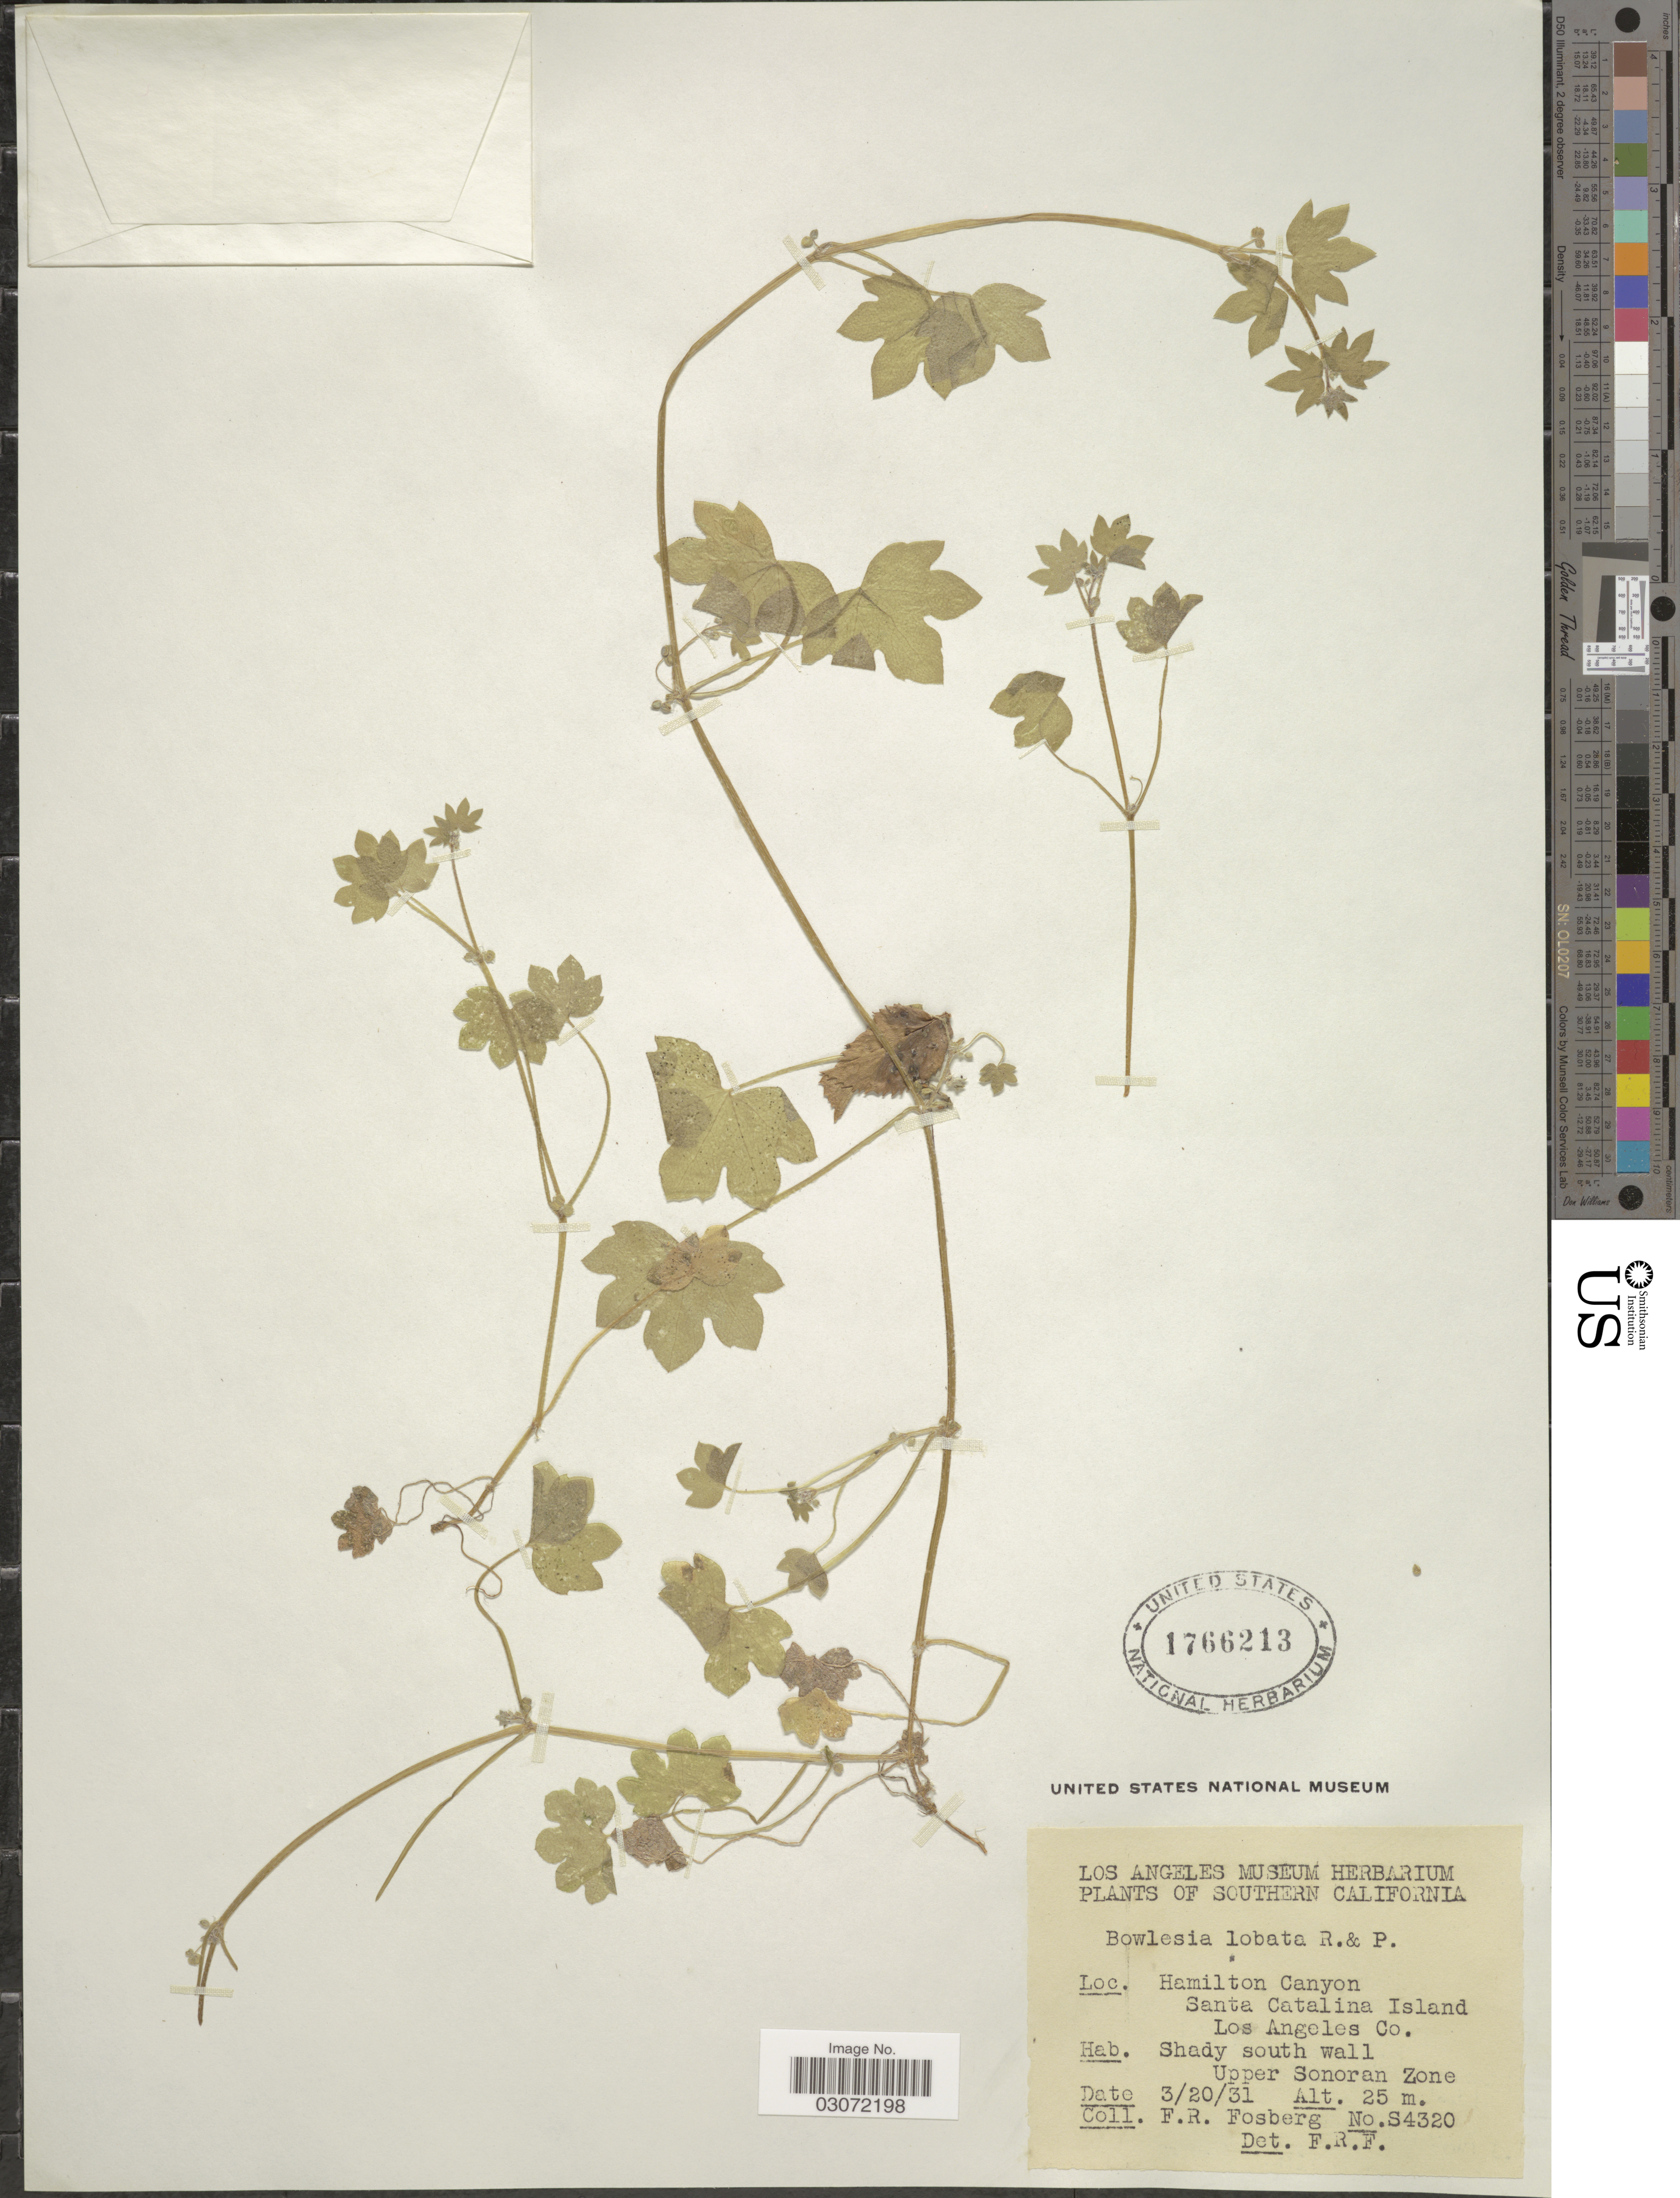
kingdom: Plantae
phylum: Tracheophyta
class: Magnoliopsida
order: Apiales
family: Apiaceae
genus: Bowlesia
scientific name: Bowlesia incana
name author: Ruiz & Pav.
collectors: F. R. Fosberg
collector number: S4320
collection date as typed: Transcribed d/m/y: 20/3/31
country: United States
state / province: California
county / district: Los Angeles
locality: Southern California. Hamilton Canyon. Santa Catalina Island. Los Angeles Co. Shady south wall. Upper Sonoran Zone.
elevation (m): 25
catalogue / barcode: US 1766213